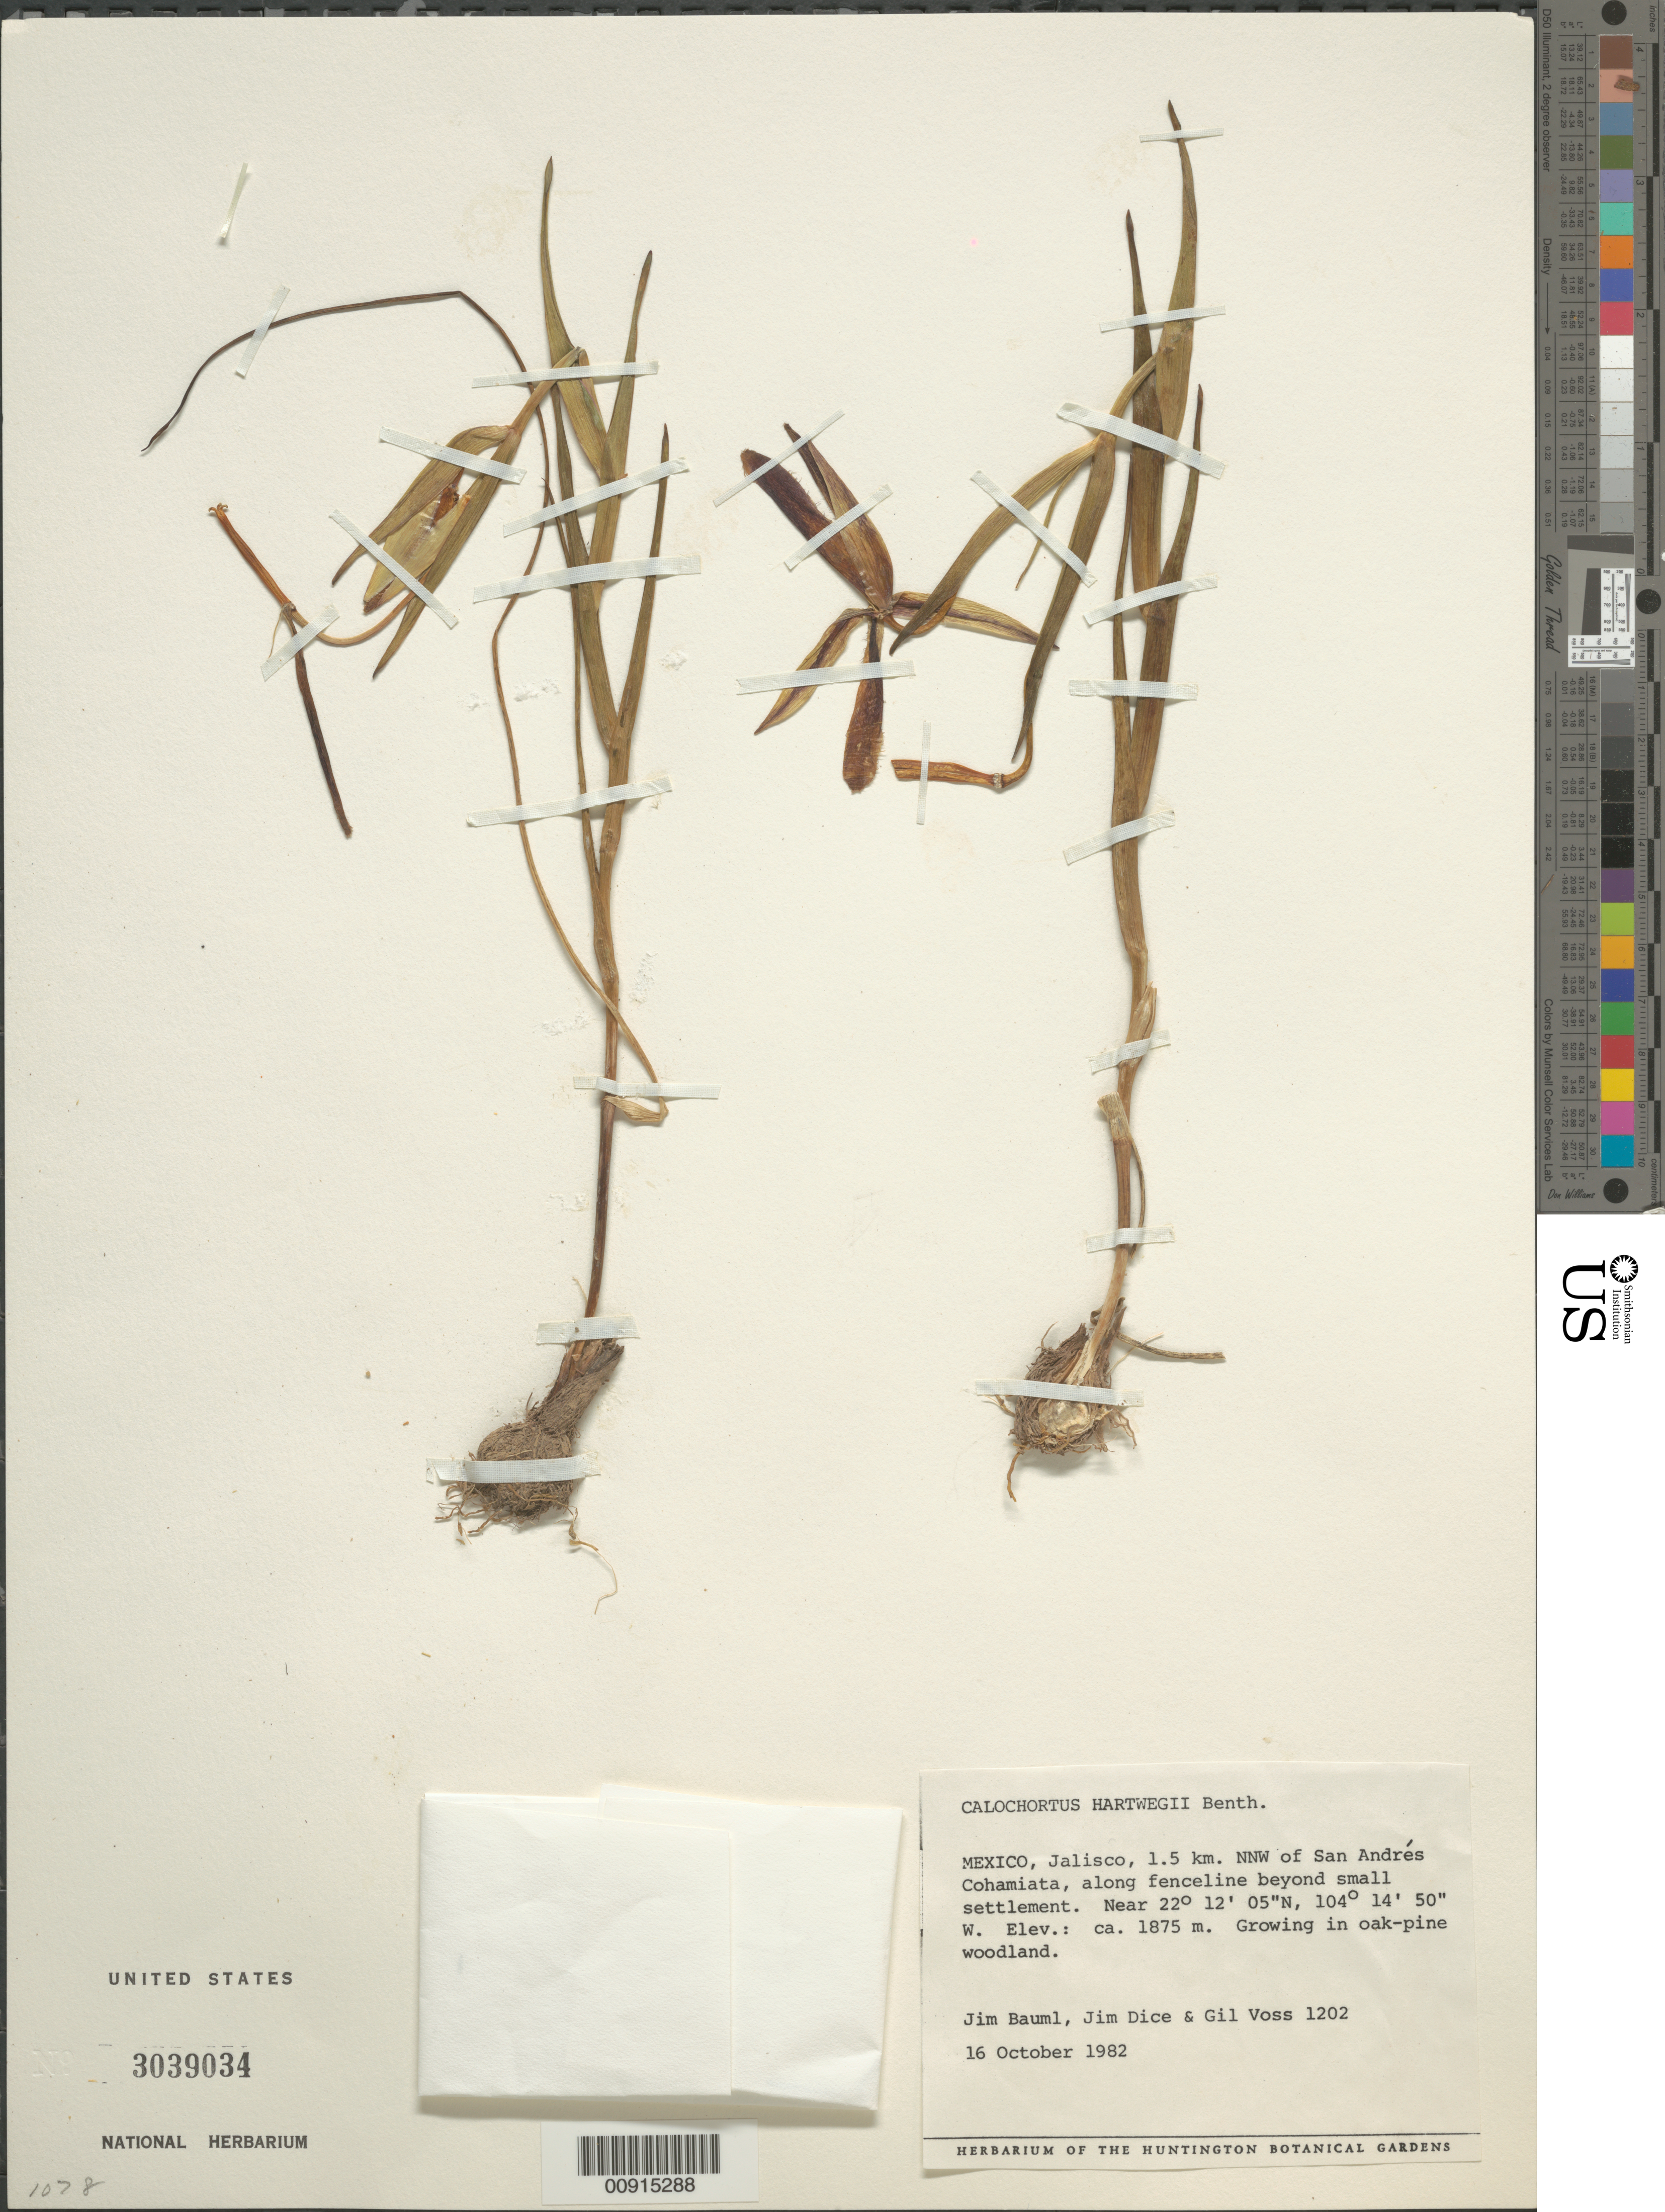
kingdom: Plantae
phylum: Tracheophyta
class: Liliopsida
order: Liliales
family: Liliaceae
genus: Calochortus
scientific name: Calochortus hartwegii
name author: Benth.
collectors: J. Bauml, J. Dice & G. Voss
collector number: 1202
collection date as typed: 16 Oct 1982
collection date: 1982-10-16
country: Mexico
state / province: Jalisco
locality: Jalisco, 1.5 km. NNW of San Andrés Cohamiata, along fenceline beyond small settlement..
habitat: Growing in oak-pine woodland.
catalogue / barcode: US 3039034